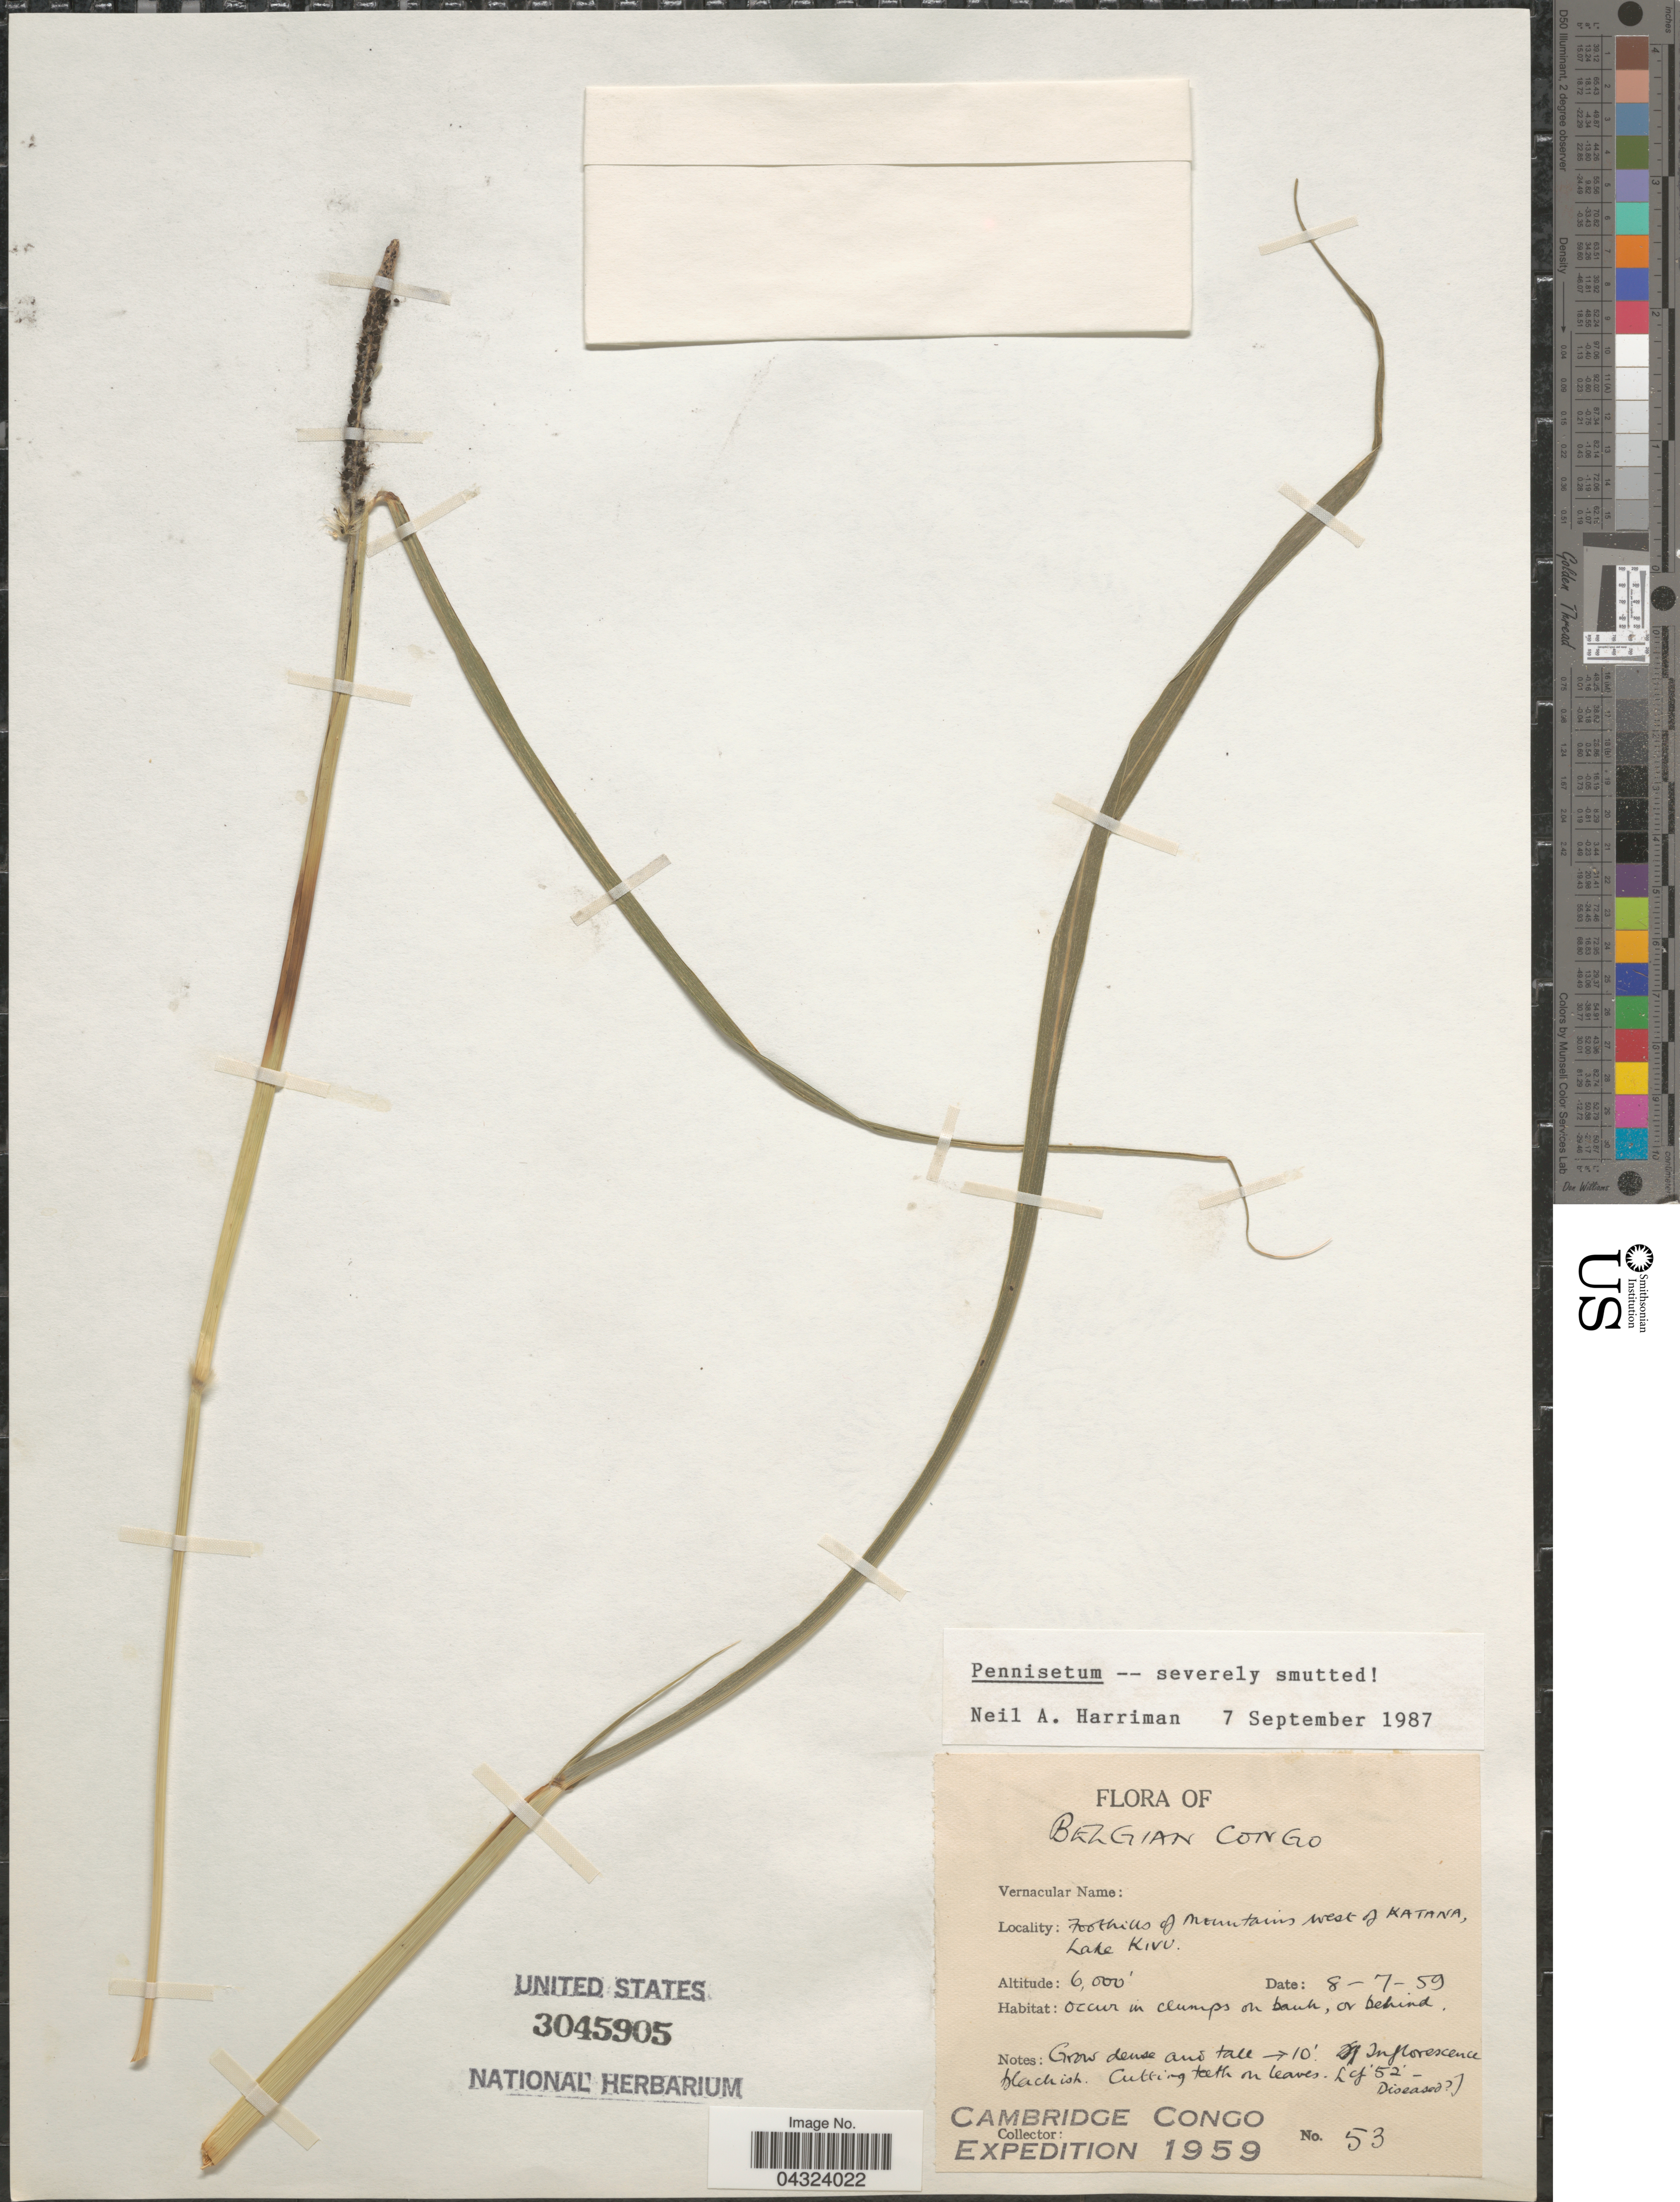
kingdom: Plantae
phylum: Tracheophyta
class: Liliopsida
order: Poales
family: Poaceae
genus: Cenchrus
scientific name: Cenchrus sp.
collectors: Cambridge Congo Expedition 1959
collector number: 53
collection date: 1959-07-08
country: Congo, Democratic Republic of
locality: Belgian Congo. Foothills of mountains west of Katana, Lake Kivu.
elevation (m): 1829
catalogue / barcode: US 3045905